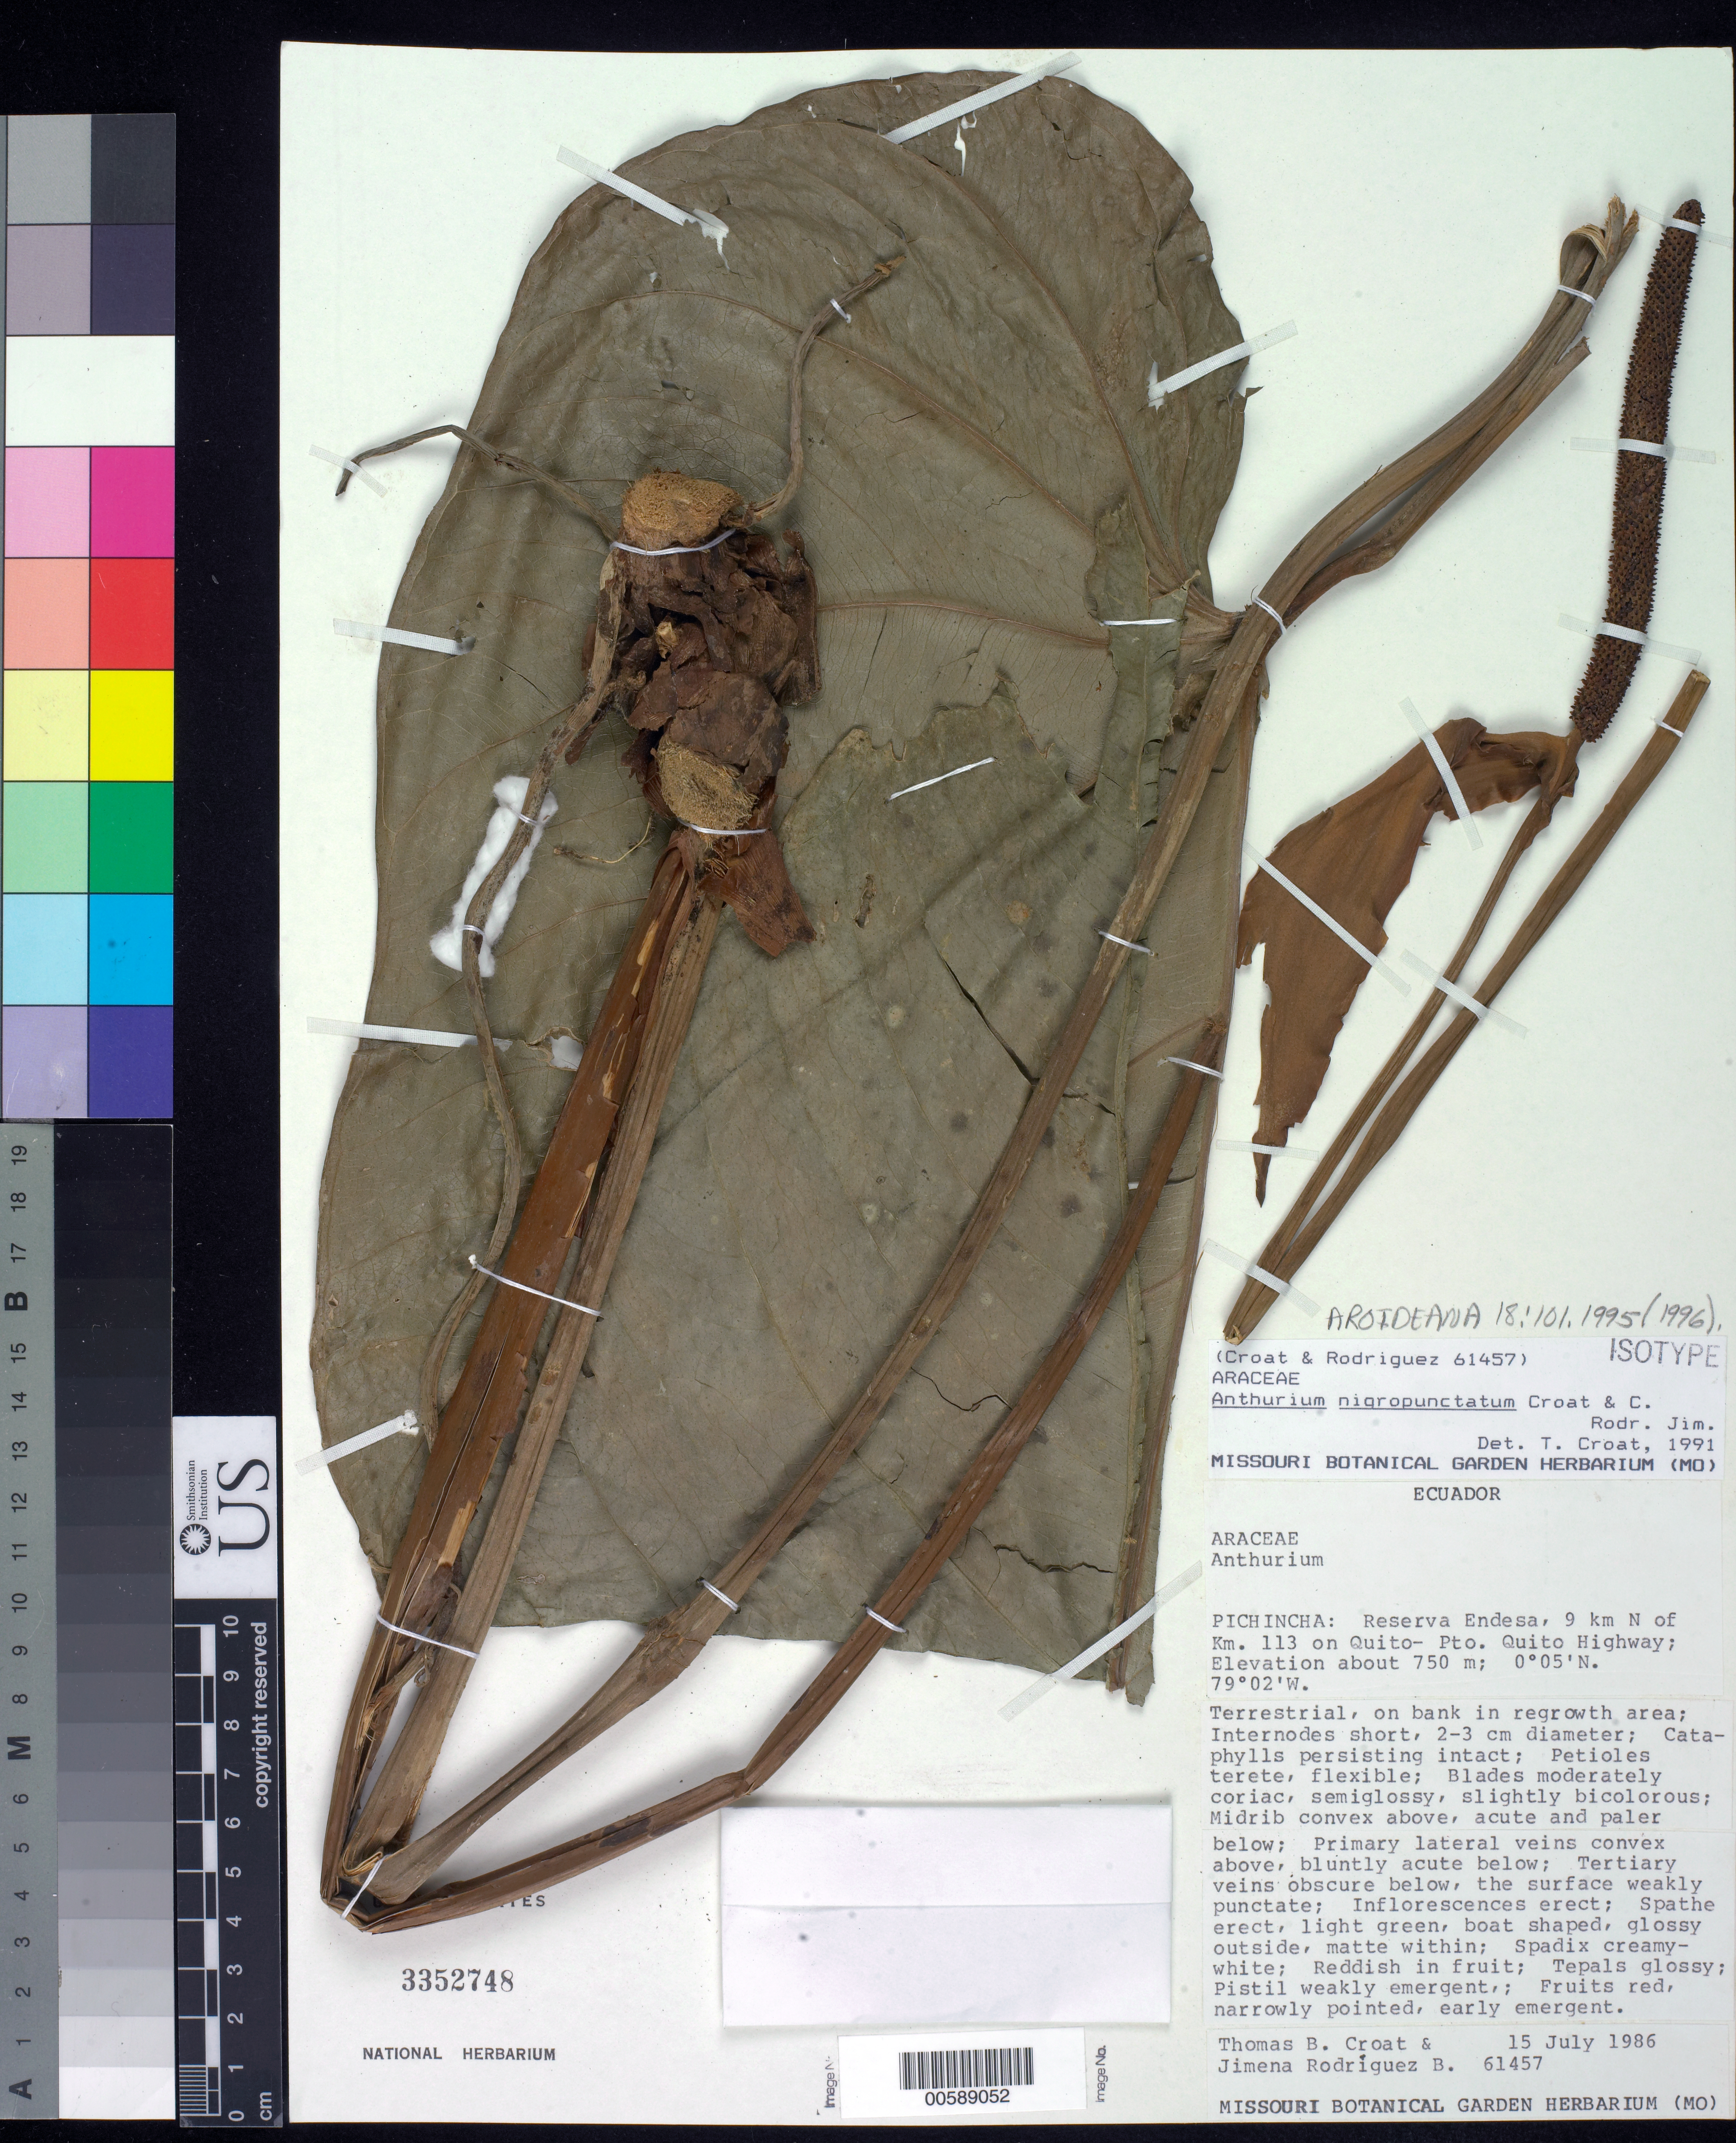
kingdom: Plantae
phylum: Tracheophyta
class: Liliopsida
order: Alismatales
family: Araceae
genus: Anthurium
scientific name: Anthurium nigropunctatum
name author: Croat & J. Rodr.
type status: Isotype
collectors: T. B. Croat & J. Rodriguez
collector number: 61457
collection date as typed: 15 Jul 1986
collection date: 1986-07-15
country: Ecuador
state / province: Pichincha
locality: Reserva Endesa, ca. 9 km N of km. 113 on Quito-Pto. Quito highway.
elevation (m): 750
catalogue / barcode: US 3352748